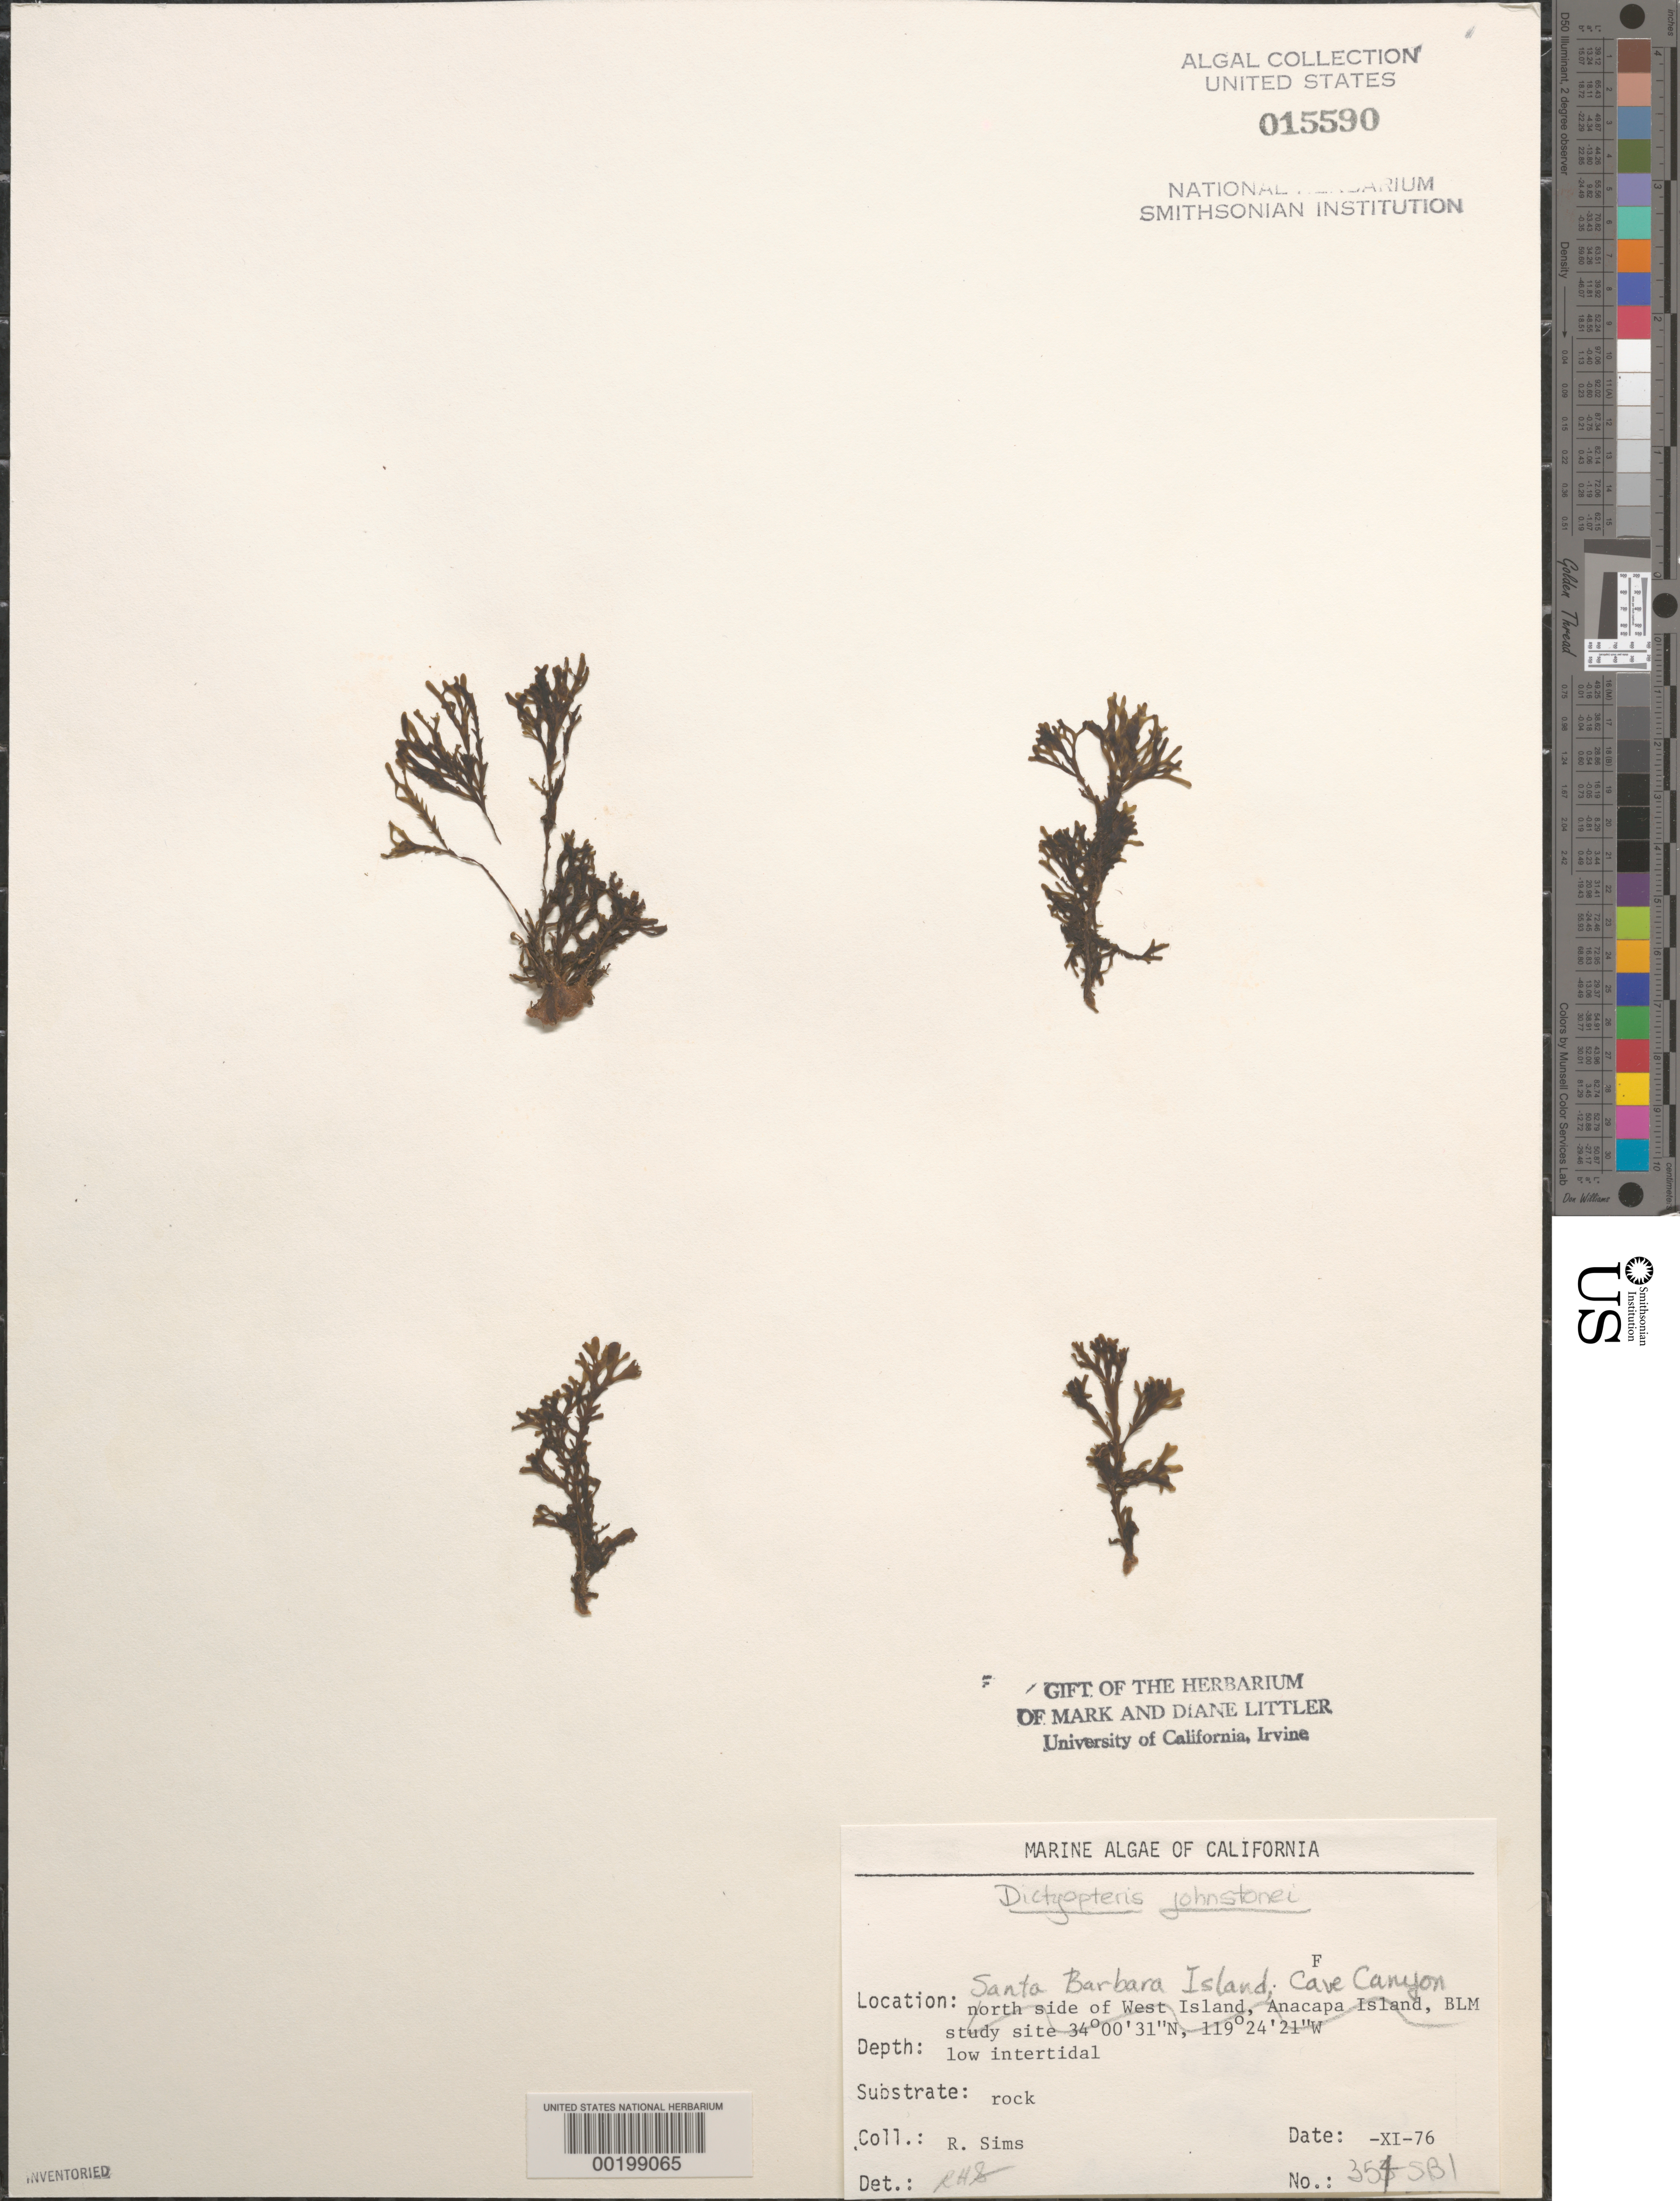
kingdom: Chromista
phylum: Ochrophyta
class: Phaeophyceae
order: Dictyotales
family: Dictyotaceae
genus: Dictyota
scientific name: Dictyota coriacea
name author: (E.M. Holmes) I.K. Hwang et al.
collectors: R. H. Sims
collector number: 354-sbi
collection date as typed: Nov 1976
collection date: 1976-11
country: United States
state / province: California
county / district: Santa Barbara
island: Santa Barbara Island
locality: Cave Canyon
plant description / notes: BLM-SOCALBIGHT Rocky Intertidal Survey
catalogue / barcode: US 15590